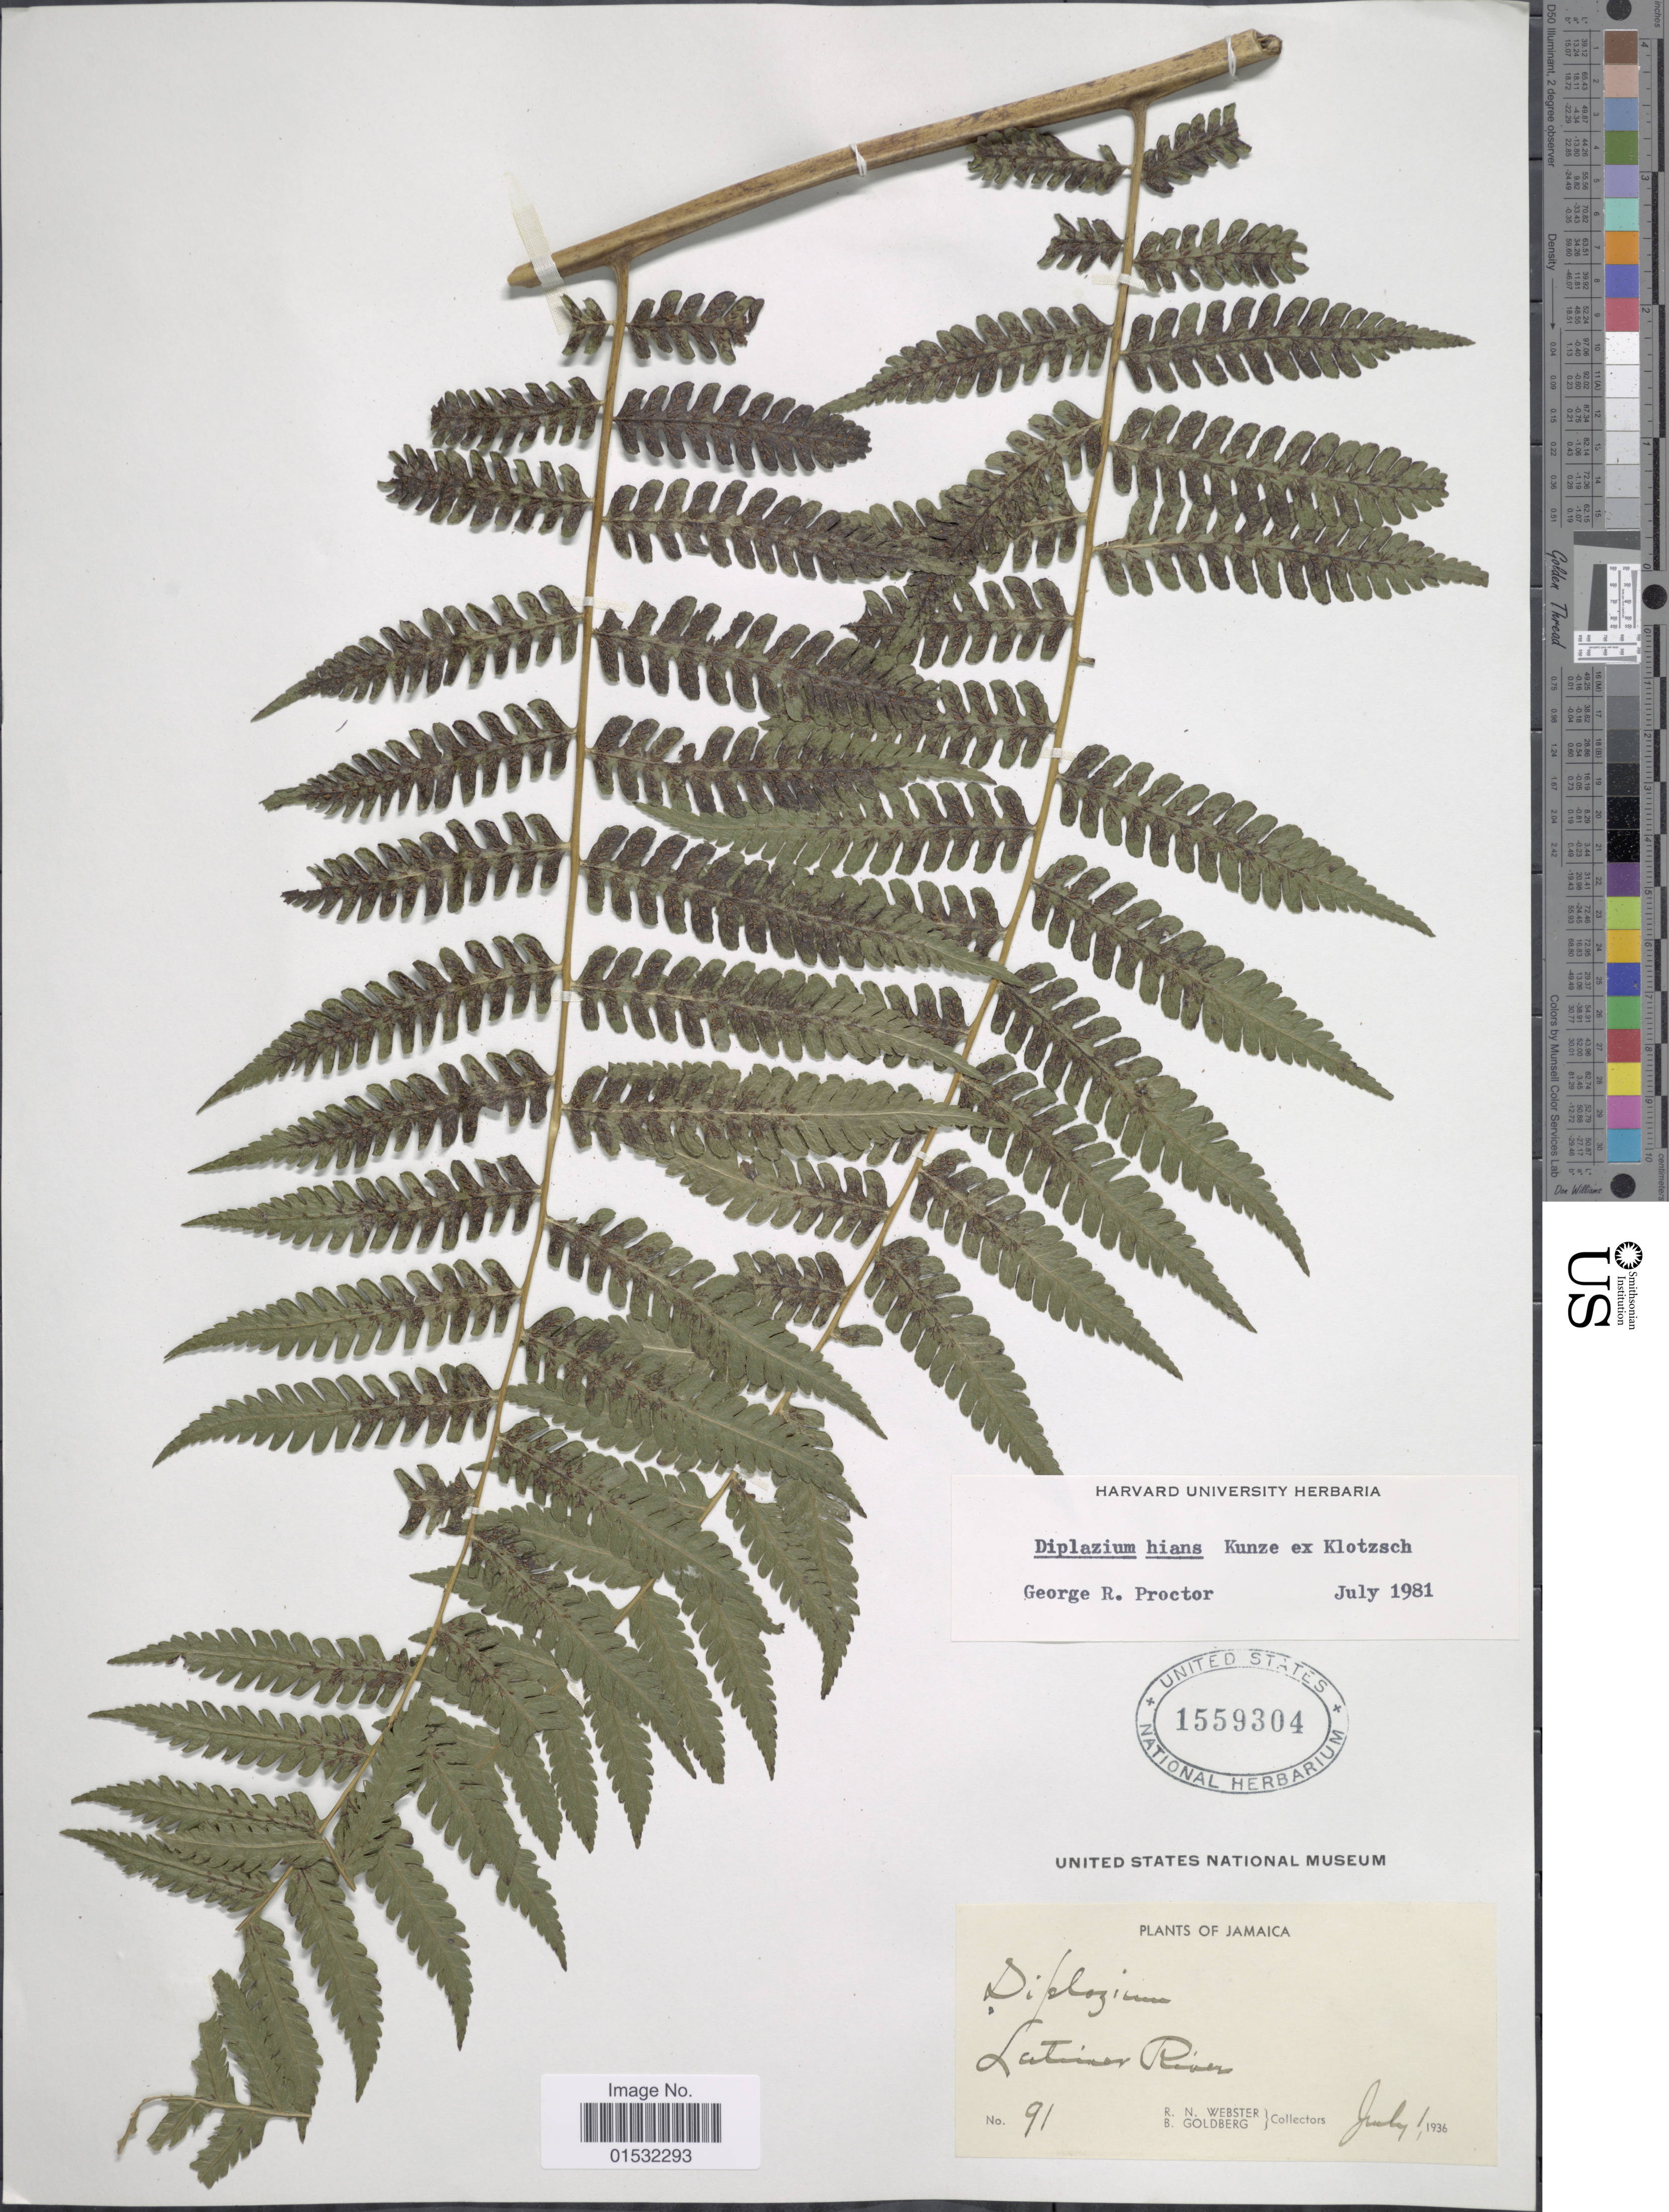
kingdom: Plantae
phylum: Tracheophyta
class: Polypodiopsida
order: Polypodiales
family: Athyriaceae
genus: Diplazium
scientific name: Diplazium hians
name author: Kunze ex Klotzsch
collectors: R. N. Webster & B. Goldberg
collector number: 91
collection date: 1936-07-01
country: Jamaica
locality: Latimer River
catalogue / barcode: US 1559304